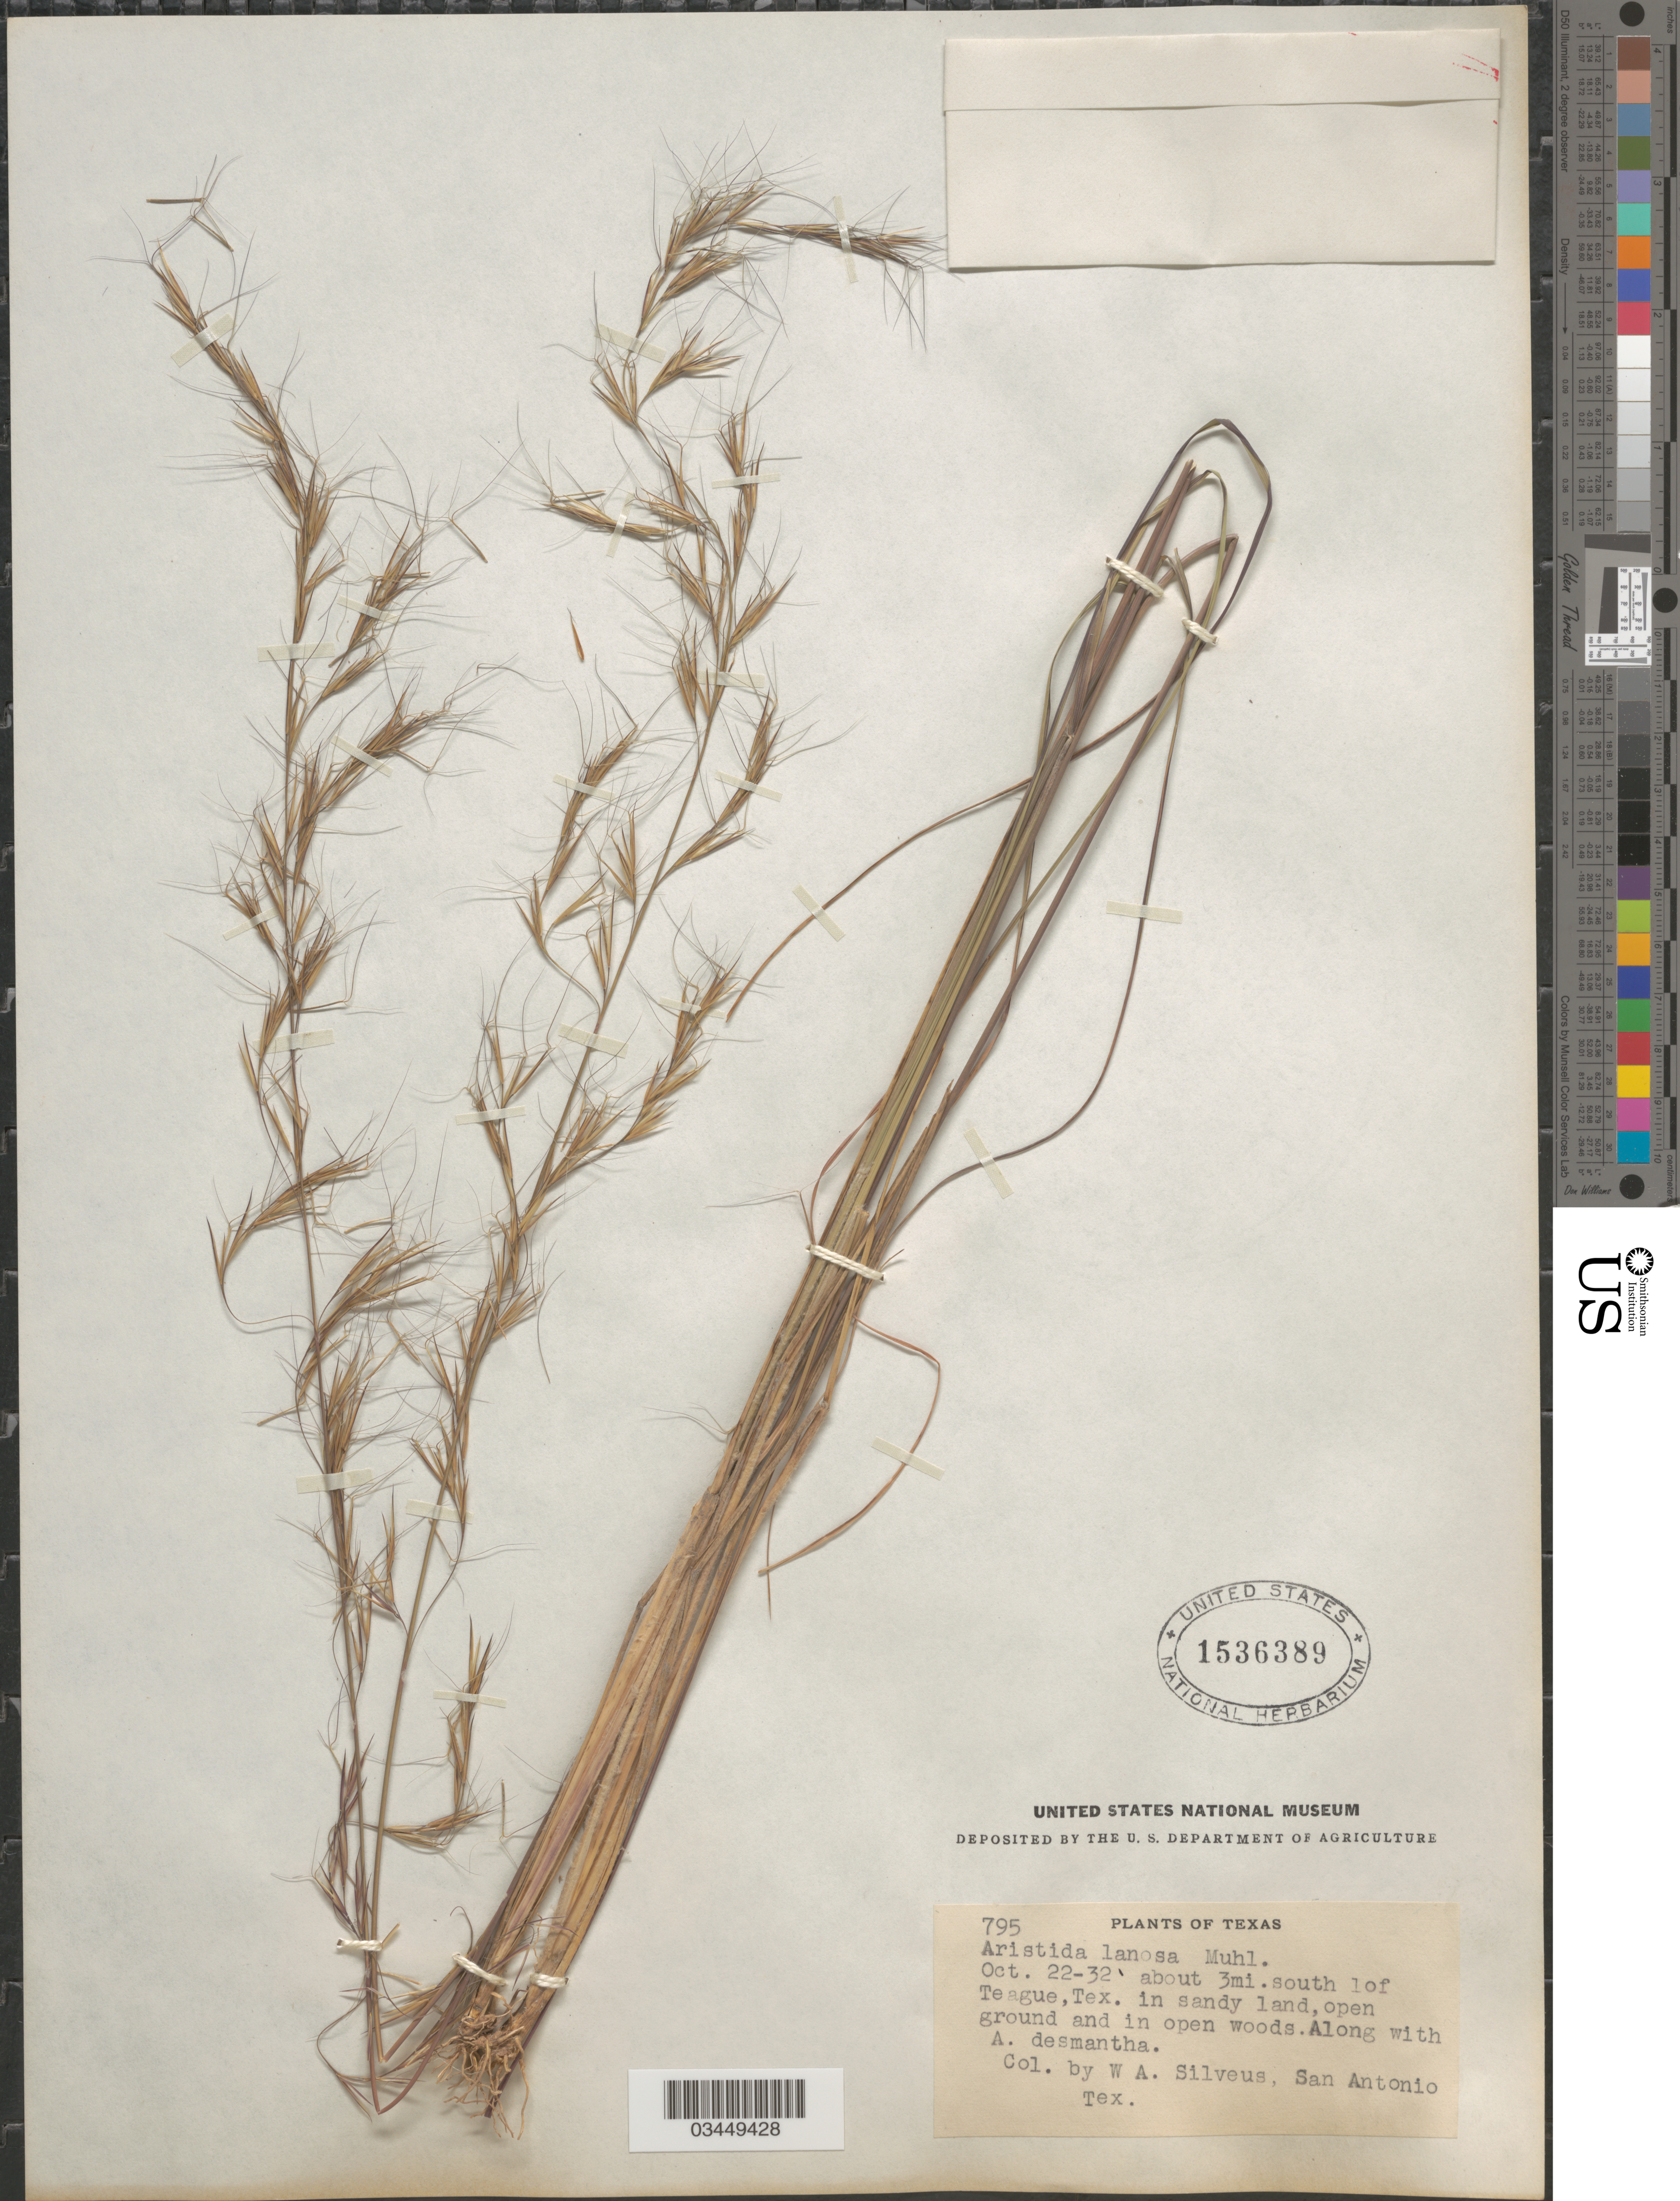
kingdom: Plantae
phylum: Tracheophyta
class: Liliopsida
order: Poales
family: Poaceae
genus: Aristida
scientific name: Aristida lanosa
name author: Muhl.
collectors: W. Silveus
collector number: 795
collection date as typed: Transcribed d/m/y: 22/10/32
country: United States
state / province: Texas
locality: About 3 mi. south of Teague.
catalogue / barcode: US 1536389